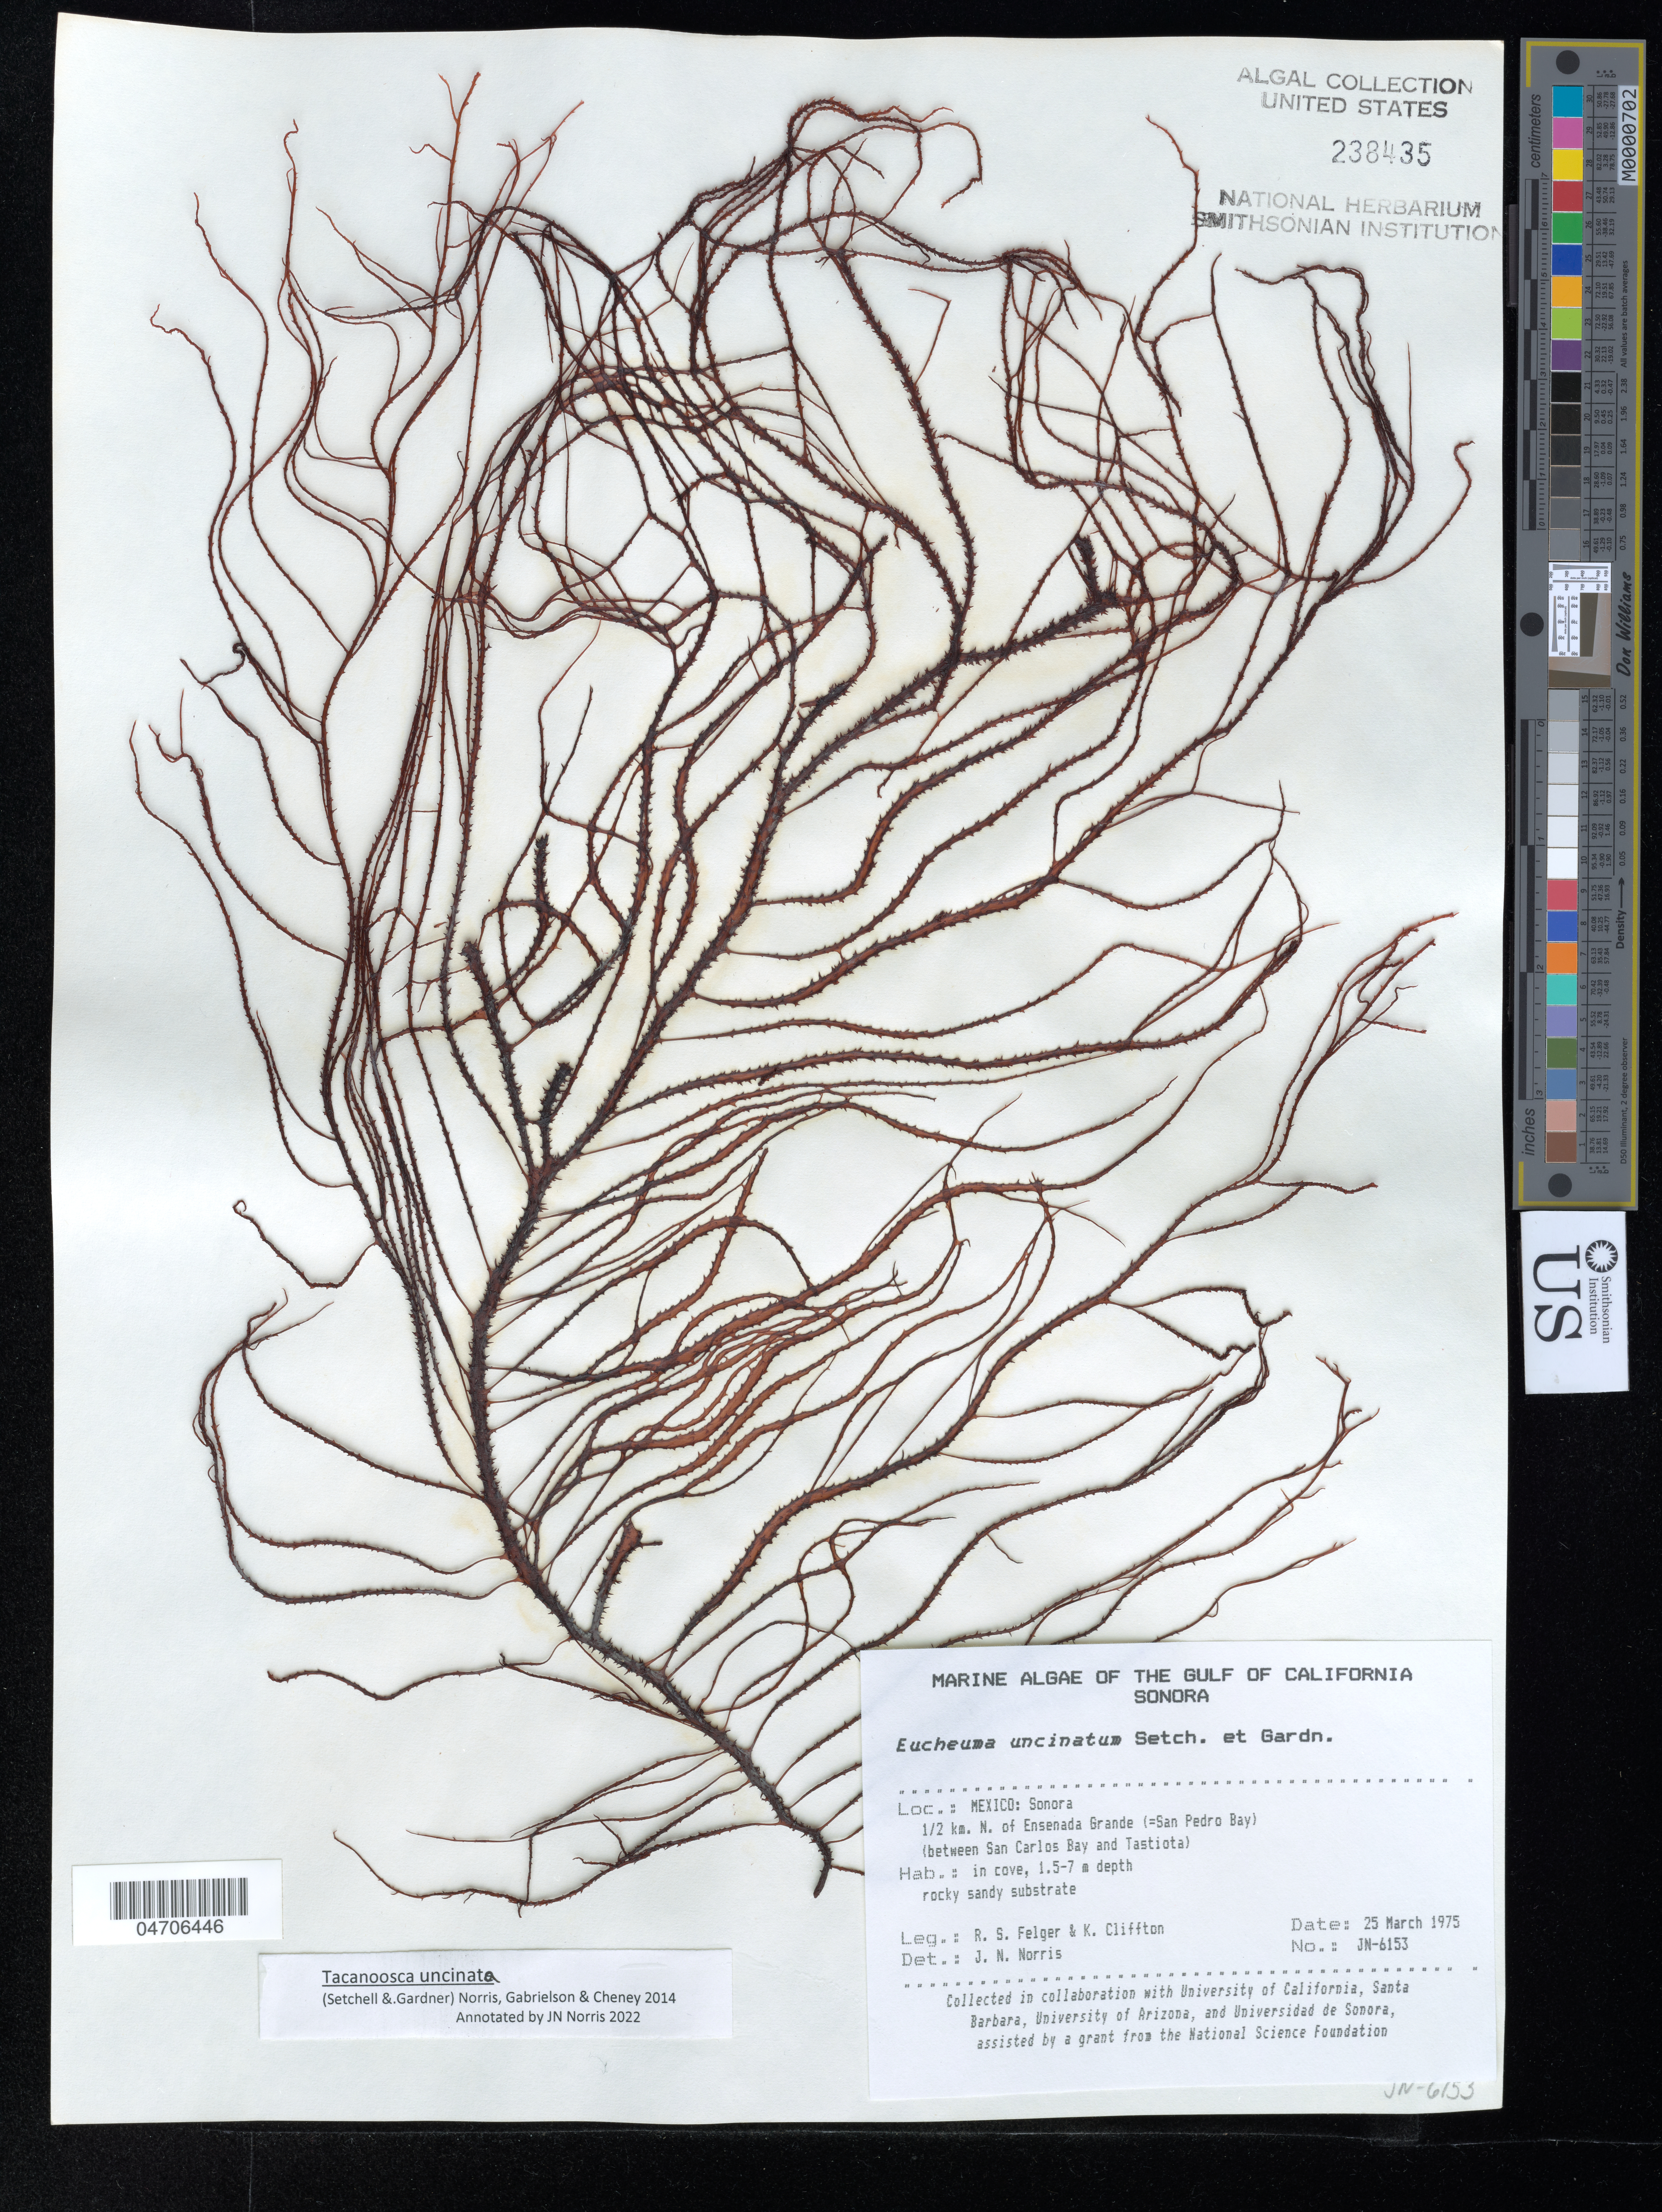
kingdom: Plantae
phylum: Rhodophyta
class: Florideophyceae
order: Gigartinales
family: Solieriaceae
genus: Tacanoosca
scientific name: Tacanoosca uncinata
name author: (Setchell & N.L. Gardner) J.N. Norris et al.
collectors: R. S. Felger & K. Cliffton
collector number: JN-6153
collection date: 1975-03-25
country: Mexico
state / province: Sonora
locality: The Gulf of California. 1/2 km. N. of Ensenada Grande (=San Pedro Bay) (between San Carlos Bay and Tastiota).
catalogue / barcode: US 238435